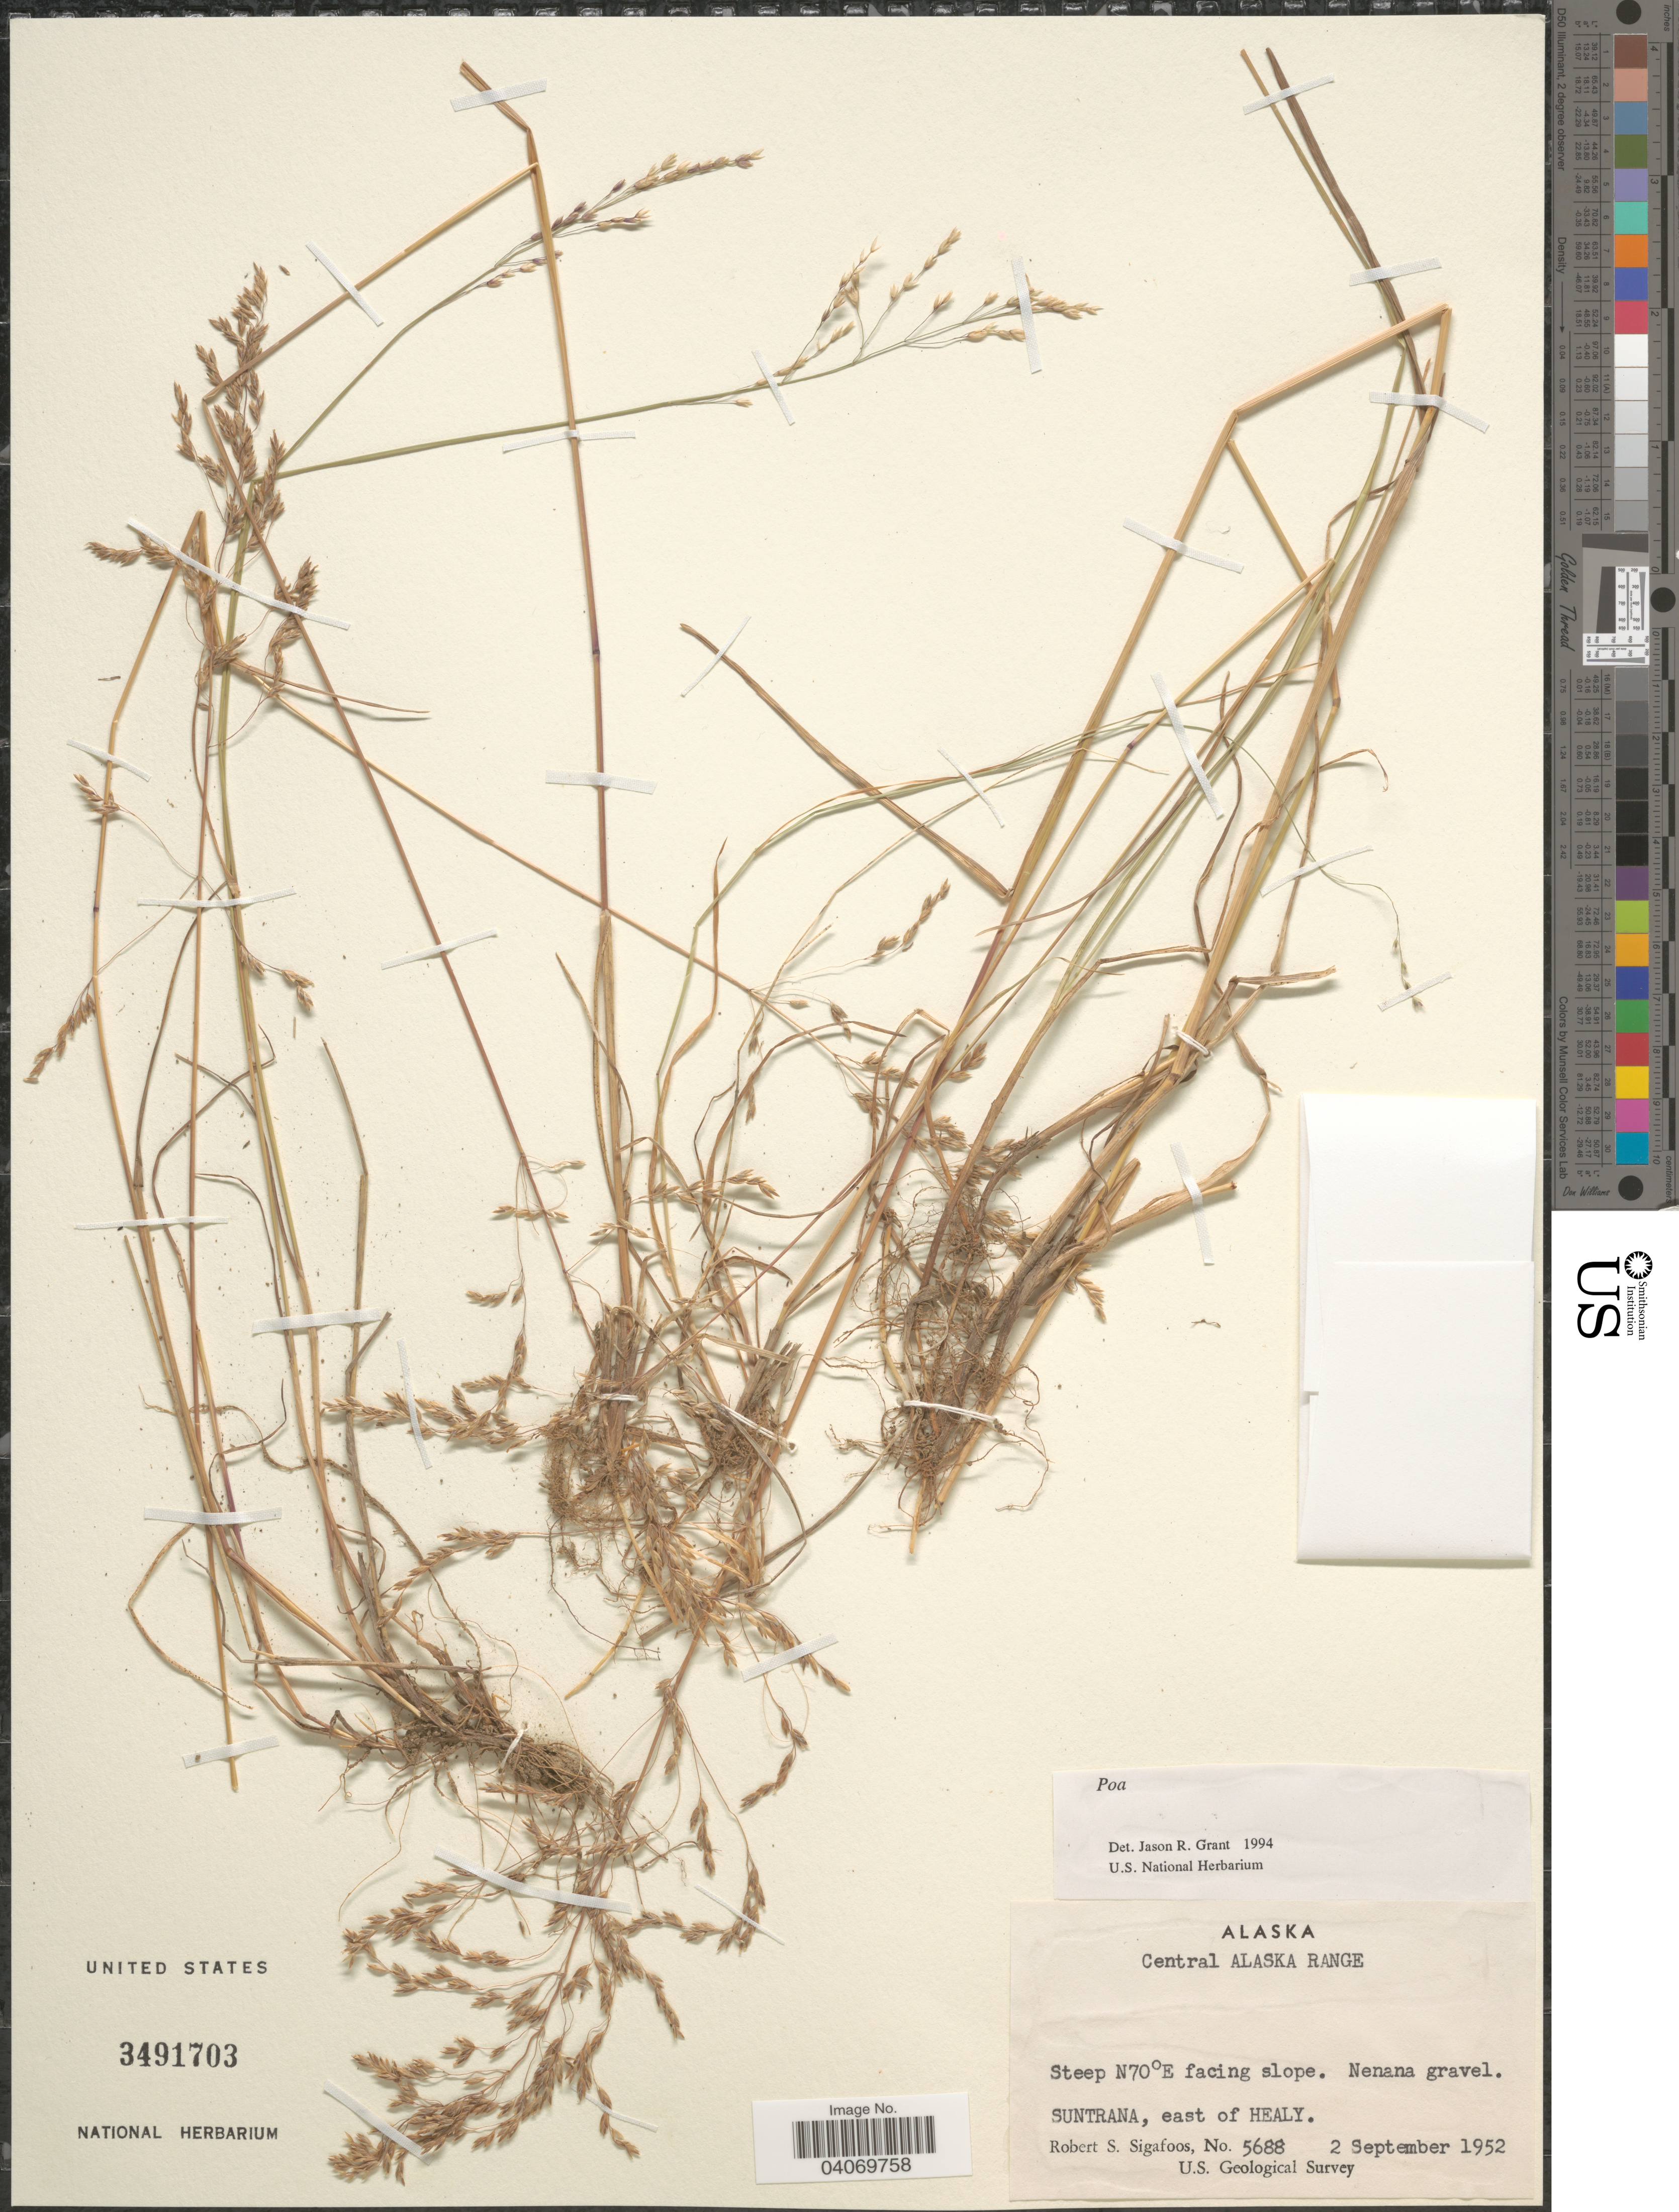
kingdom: Plantae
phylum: Tracheophyta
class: Liliopsida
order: Poales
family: Poaceae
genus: Poa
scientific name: Poa sp.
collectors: R. Sigafoos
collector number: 5688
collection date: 1952-09-02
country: United States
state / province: Alaska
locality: Central Alaska Range. Steep N70°E facing slope. Nenana gravel. Suntrana, east of Healy. U.S. Geological Survey.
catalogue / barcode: US 3491703